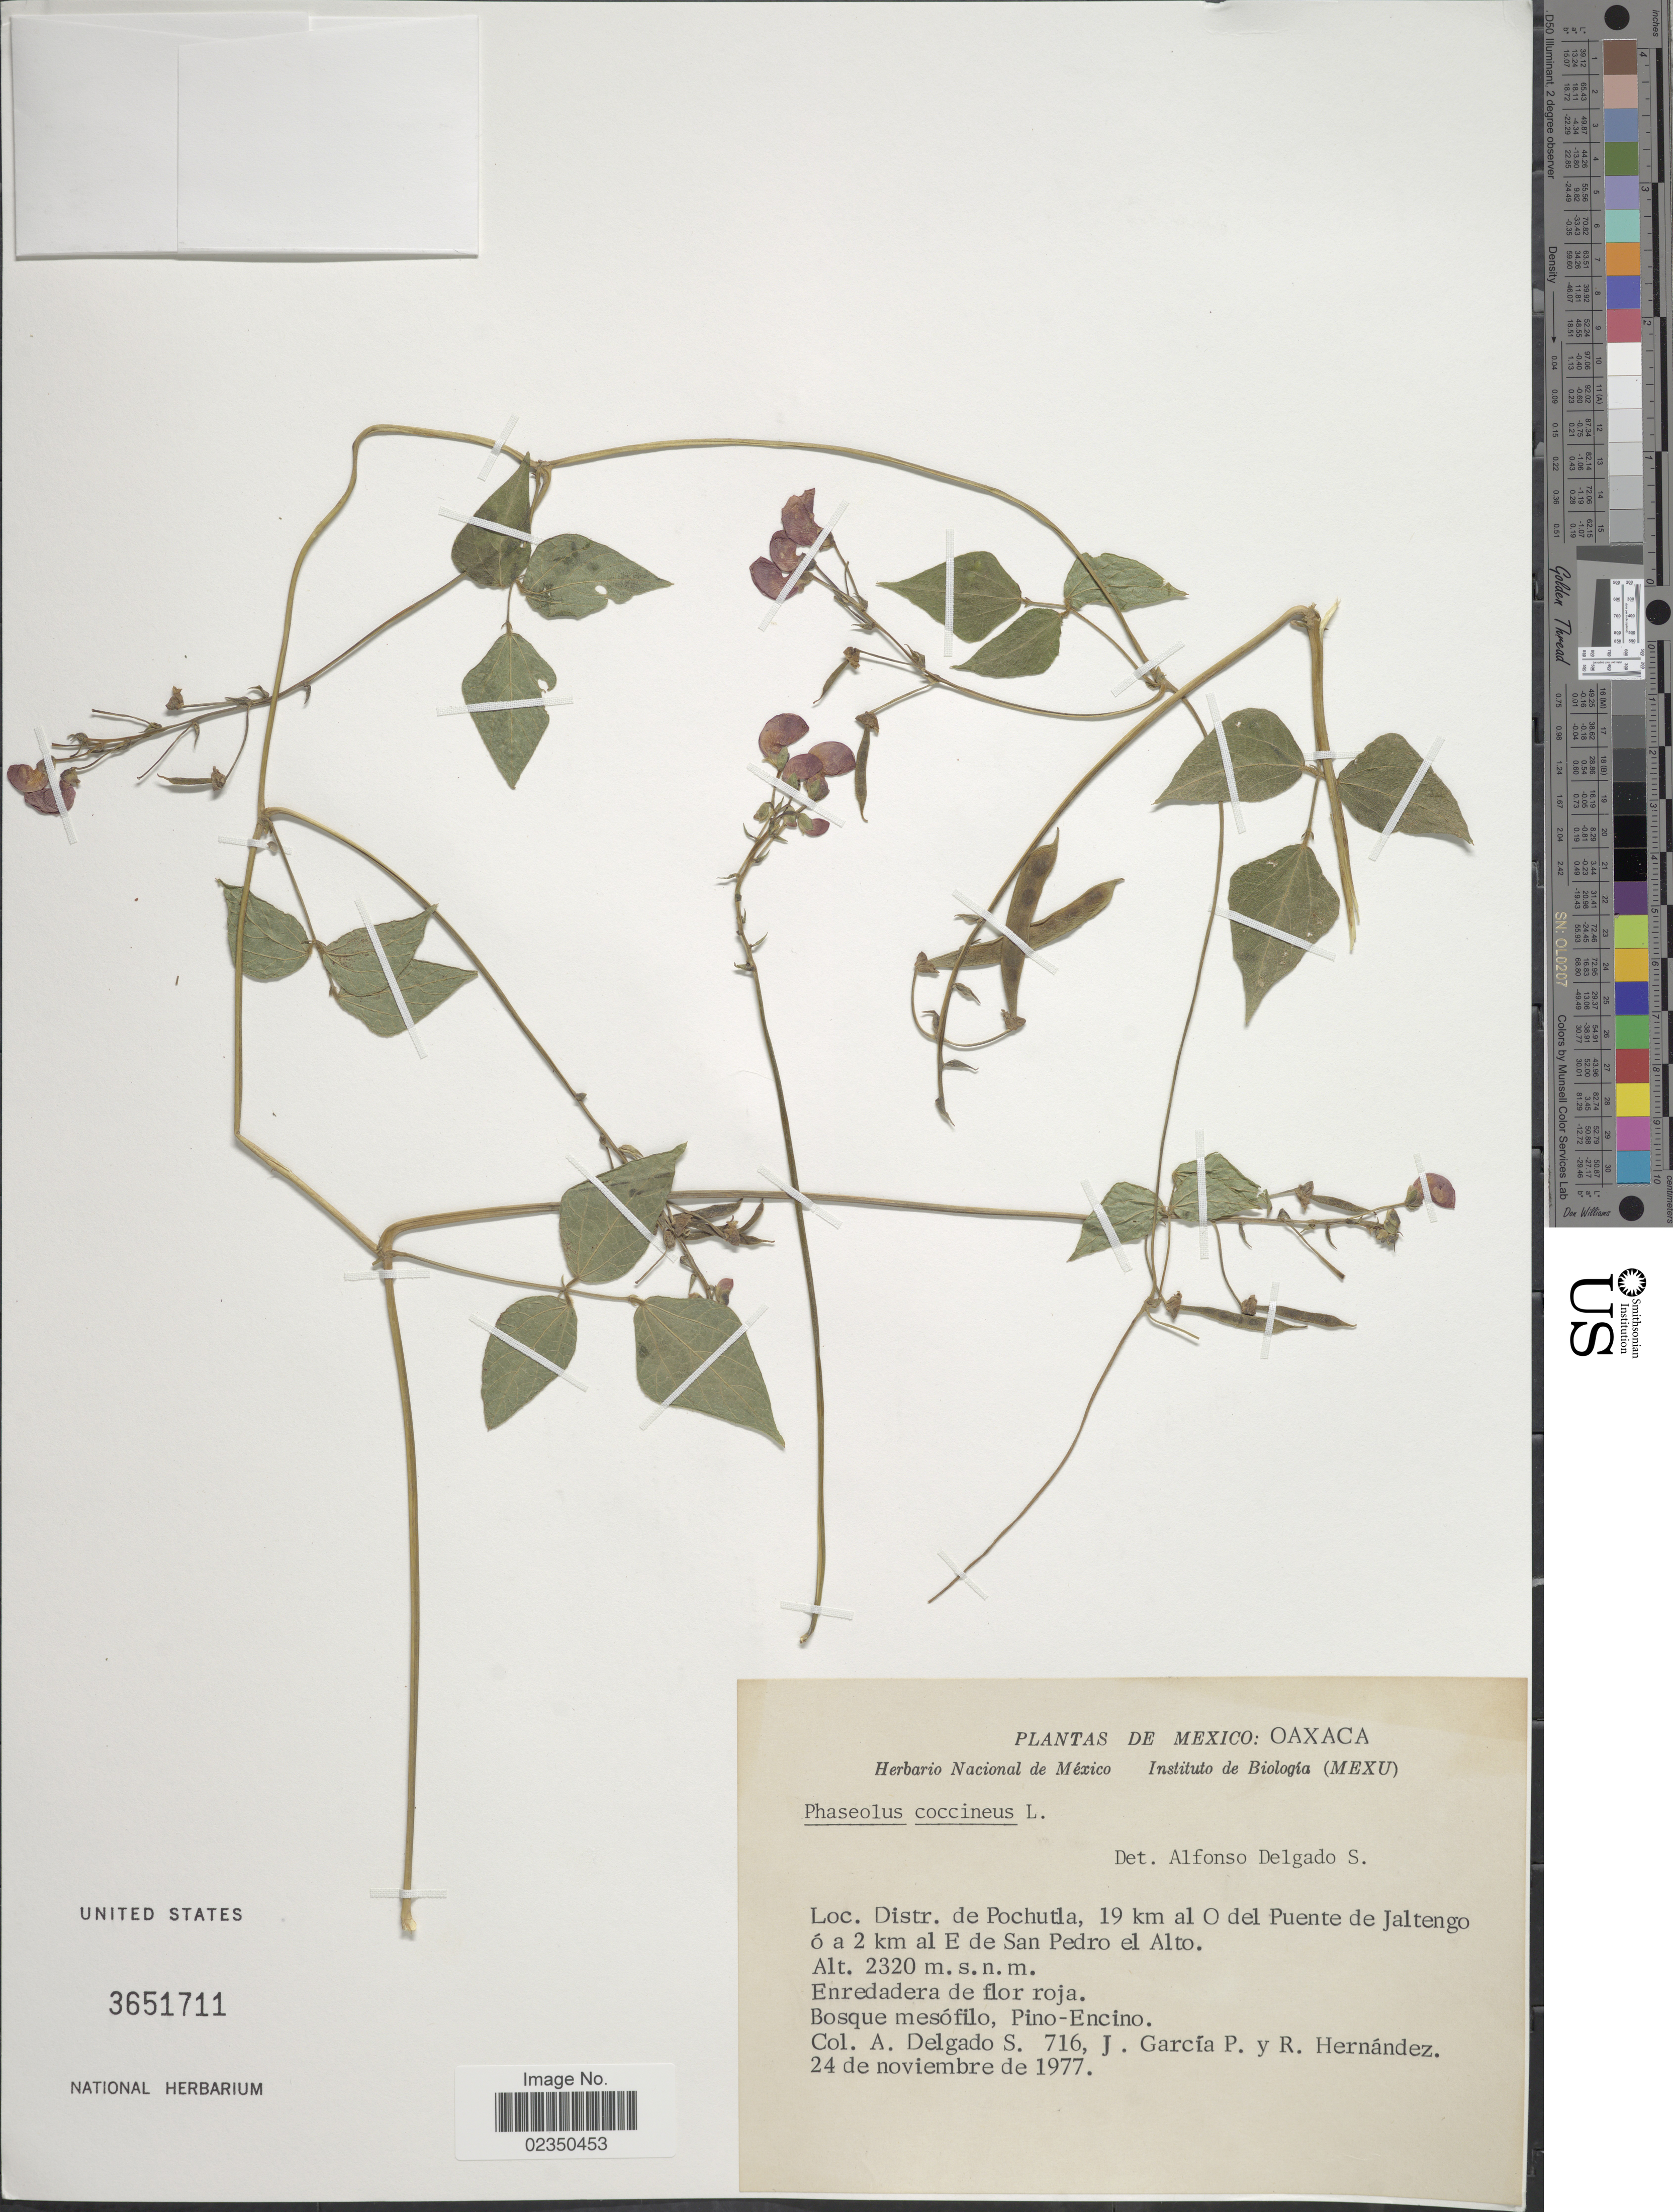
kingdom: Plantae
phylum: Tracheophyta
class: Magnoliopsida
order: Fabales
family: Fabaceae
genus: Phaseolus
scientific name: Phaseolus coccineus var. coccineus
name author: L.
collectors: A. Delgado S., J. García-P. & R. Hernández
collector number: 716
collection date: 1977-11-24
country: Mexico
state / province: Oaxaca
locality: Distr. de Pochutla, 19 km al O del Puente de Jaltengo o a 2 km al E de San Pedro el Alto.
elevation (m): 2320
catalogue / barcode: US 3651711